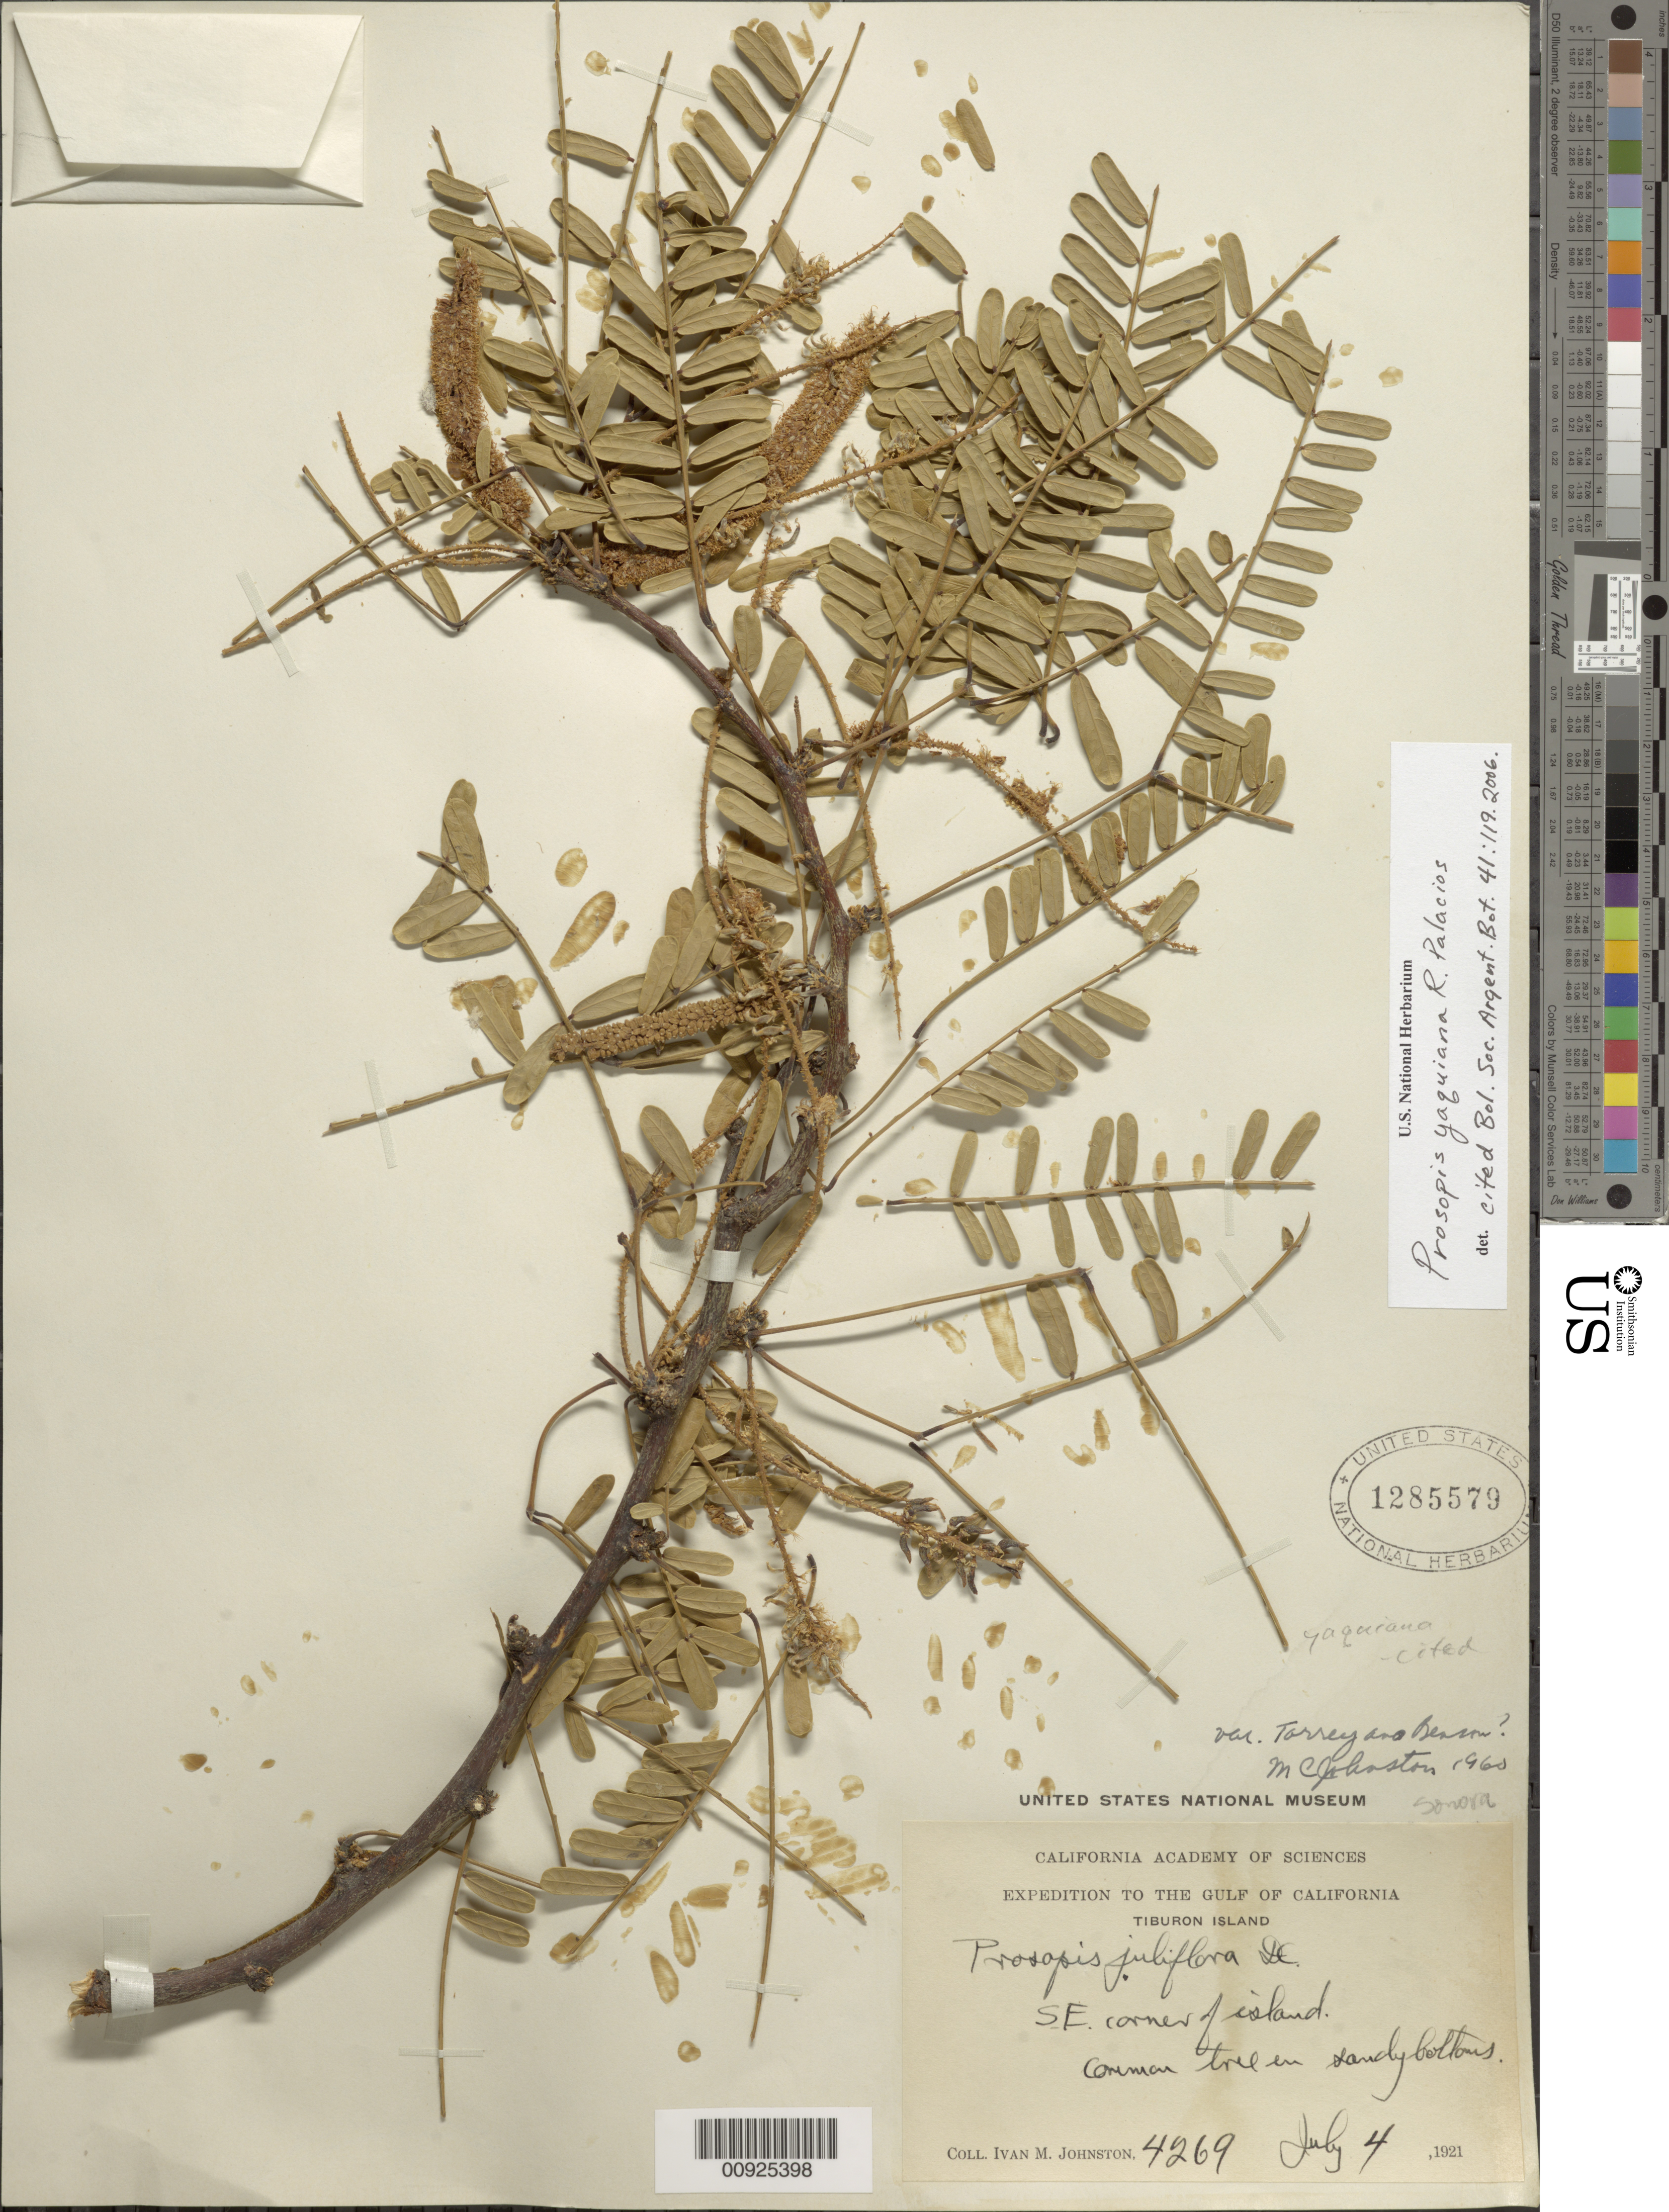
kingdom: Plantae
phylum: Tracheophyta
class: Magnoliopsida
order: Fabales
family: Fabaceae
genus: Neltuma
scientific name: Neltuma yaquiana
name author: (R.A. Palacios) C. E. Hughes & G.P. Lewis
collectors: I.M. Johnston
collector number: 4269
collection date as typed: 04 Jul 1921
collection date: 1921-07-04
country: Mexico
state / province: Sonora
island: Tiburon I.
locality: Tiburon Island: SE corner of island.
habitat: In sandy bottoms.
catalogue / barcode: US 1285579